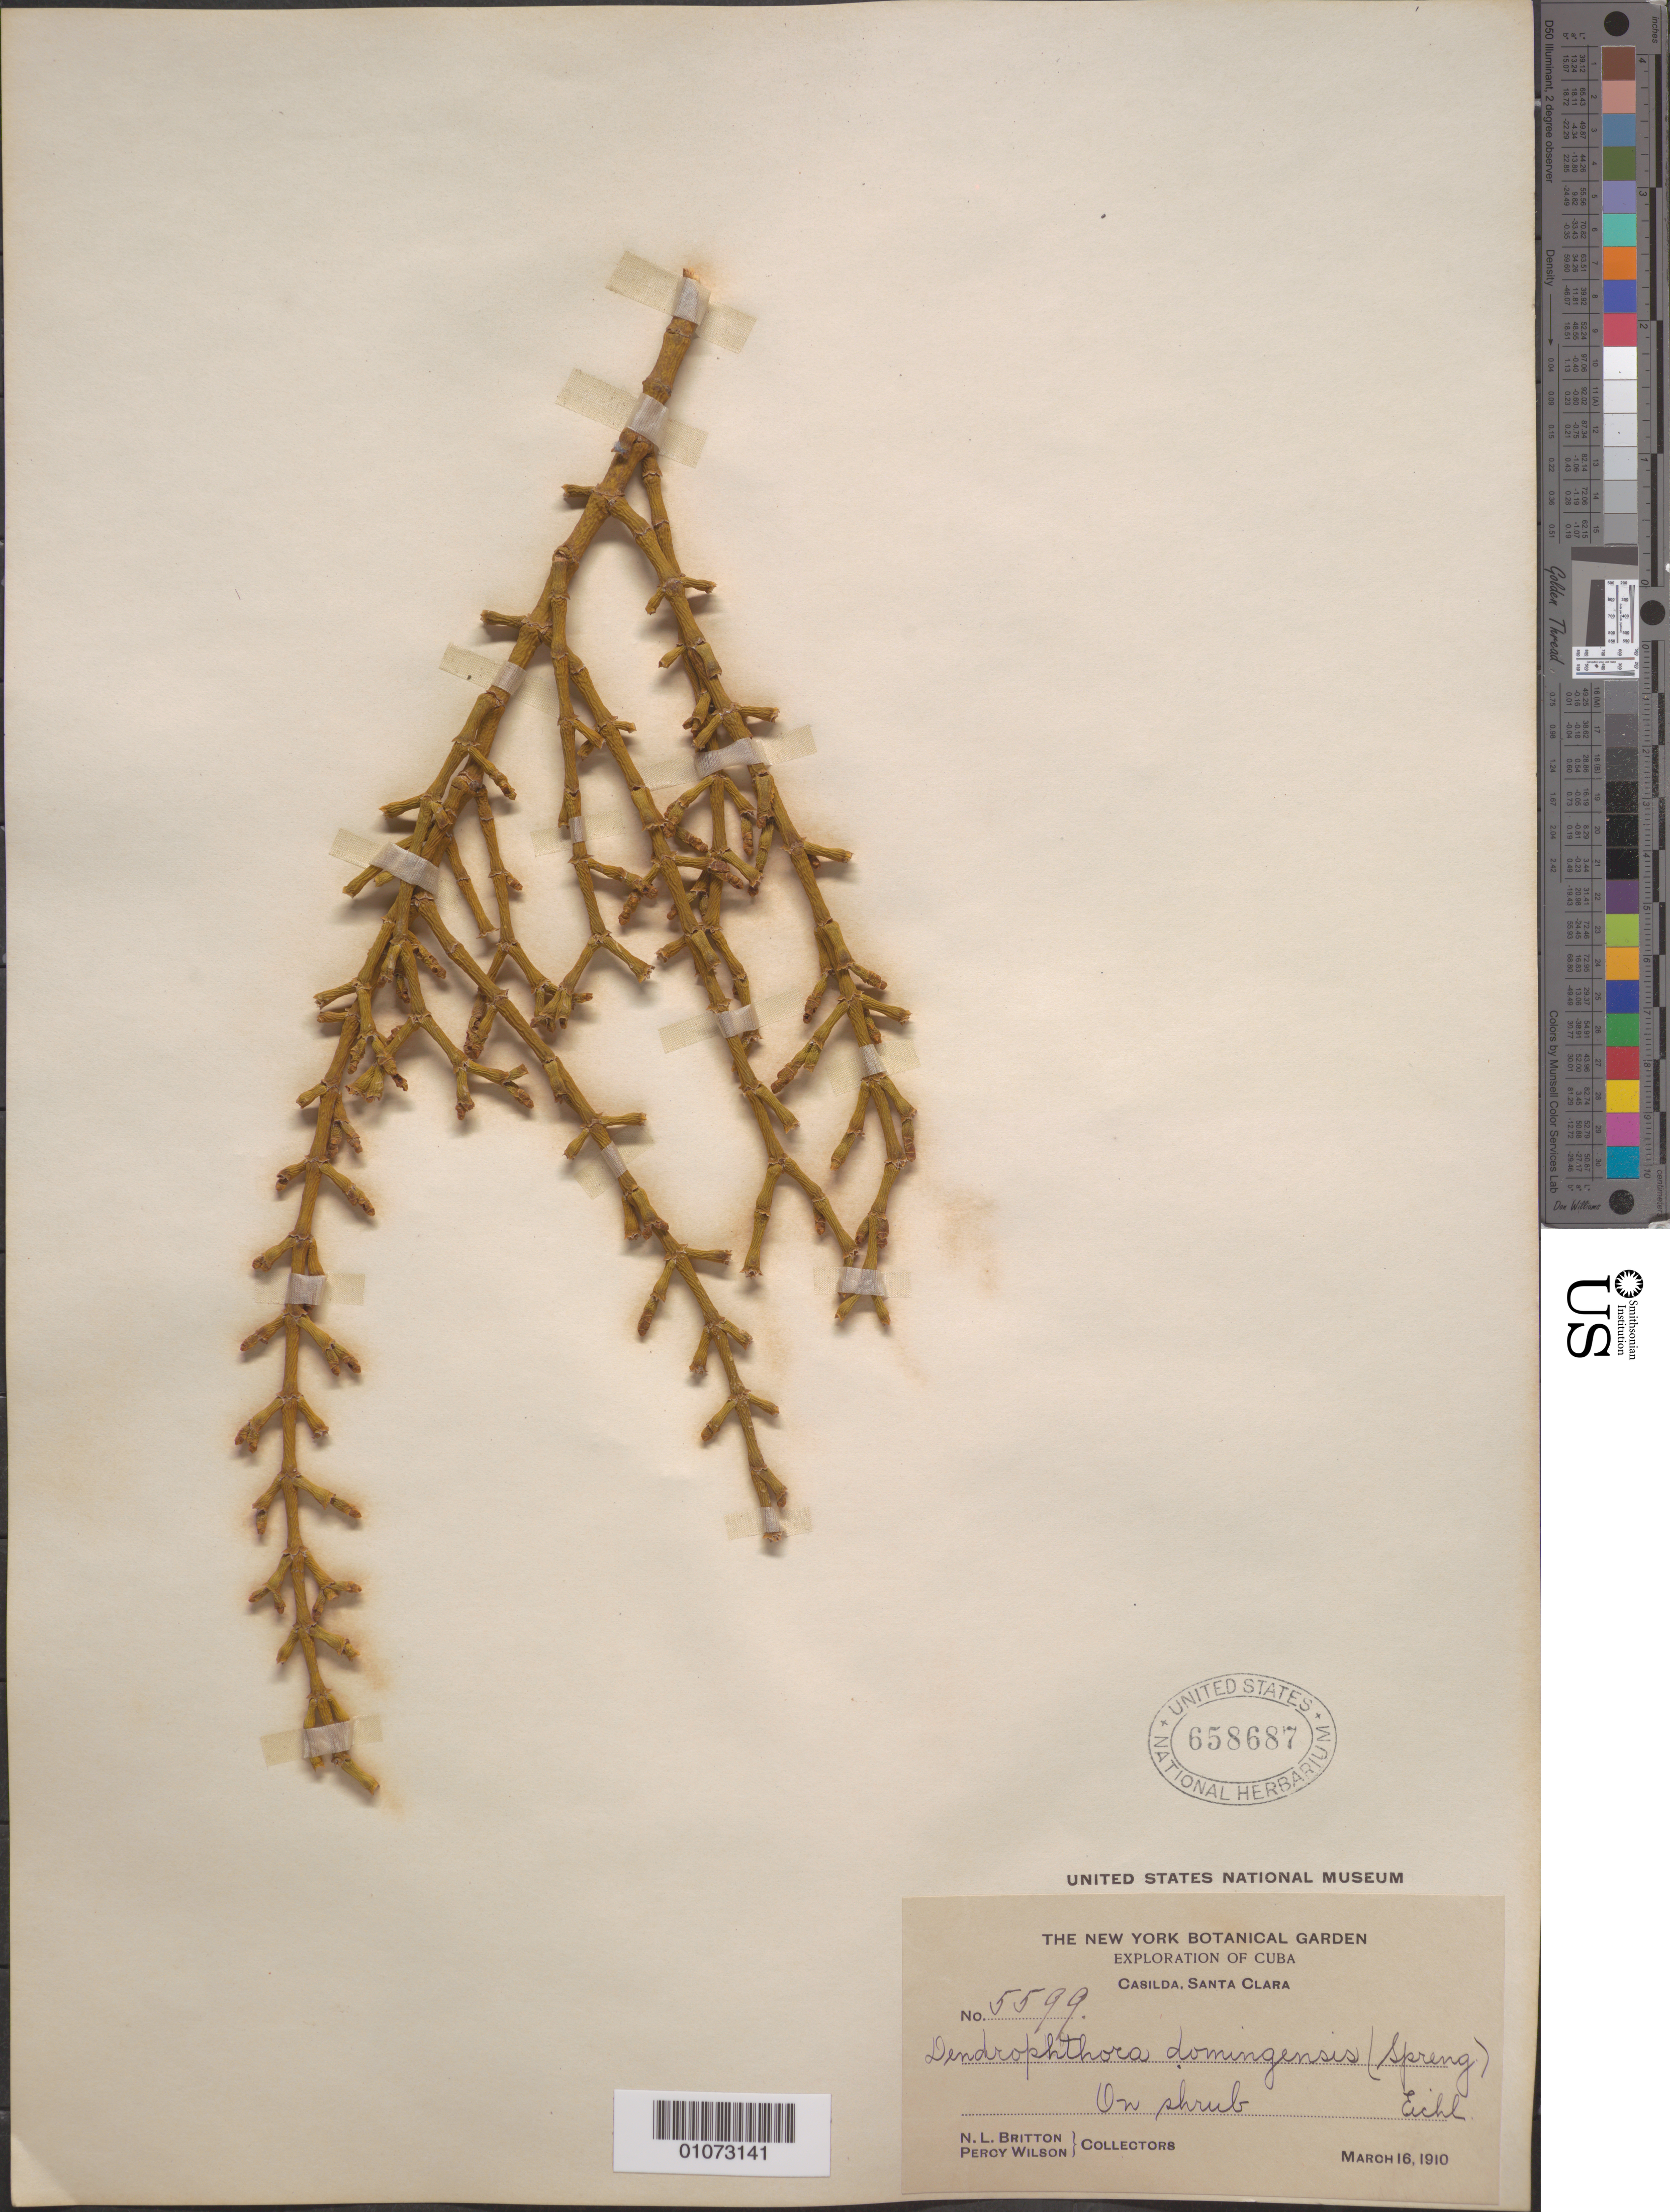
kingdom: Plantae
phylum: Tracheophyta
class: Magnoliopsida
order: Santalales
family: Viscaceae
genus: Dendrophthora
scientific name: Dendrophthora domingensis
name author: (Spreng.) Eichler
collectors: N. Britton & P. Wilson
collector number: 5599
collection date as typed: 16 Mar 1910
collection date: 1910-03-16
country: Cuba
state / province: Villa Clara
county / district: Santa Clara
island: Cuba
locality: Casilada, Santa Clara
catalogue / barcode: US 658687